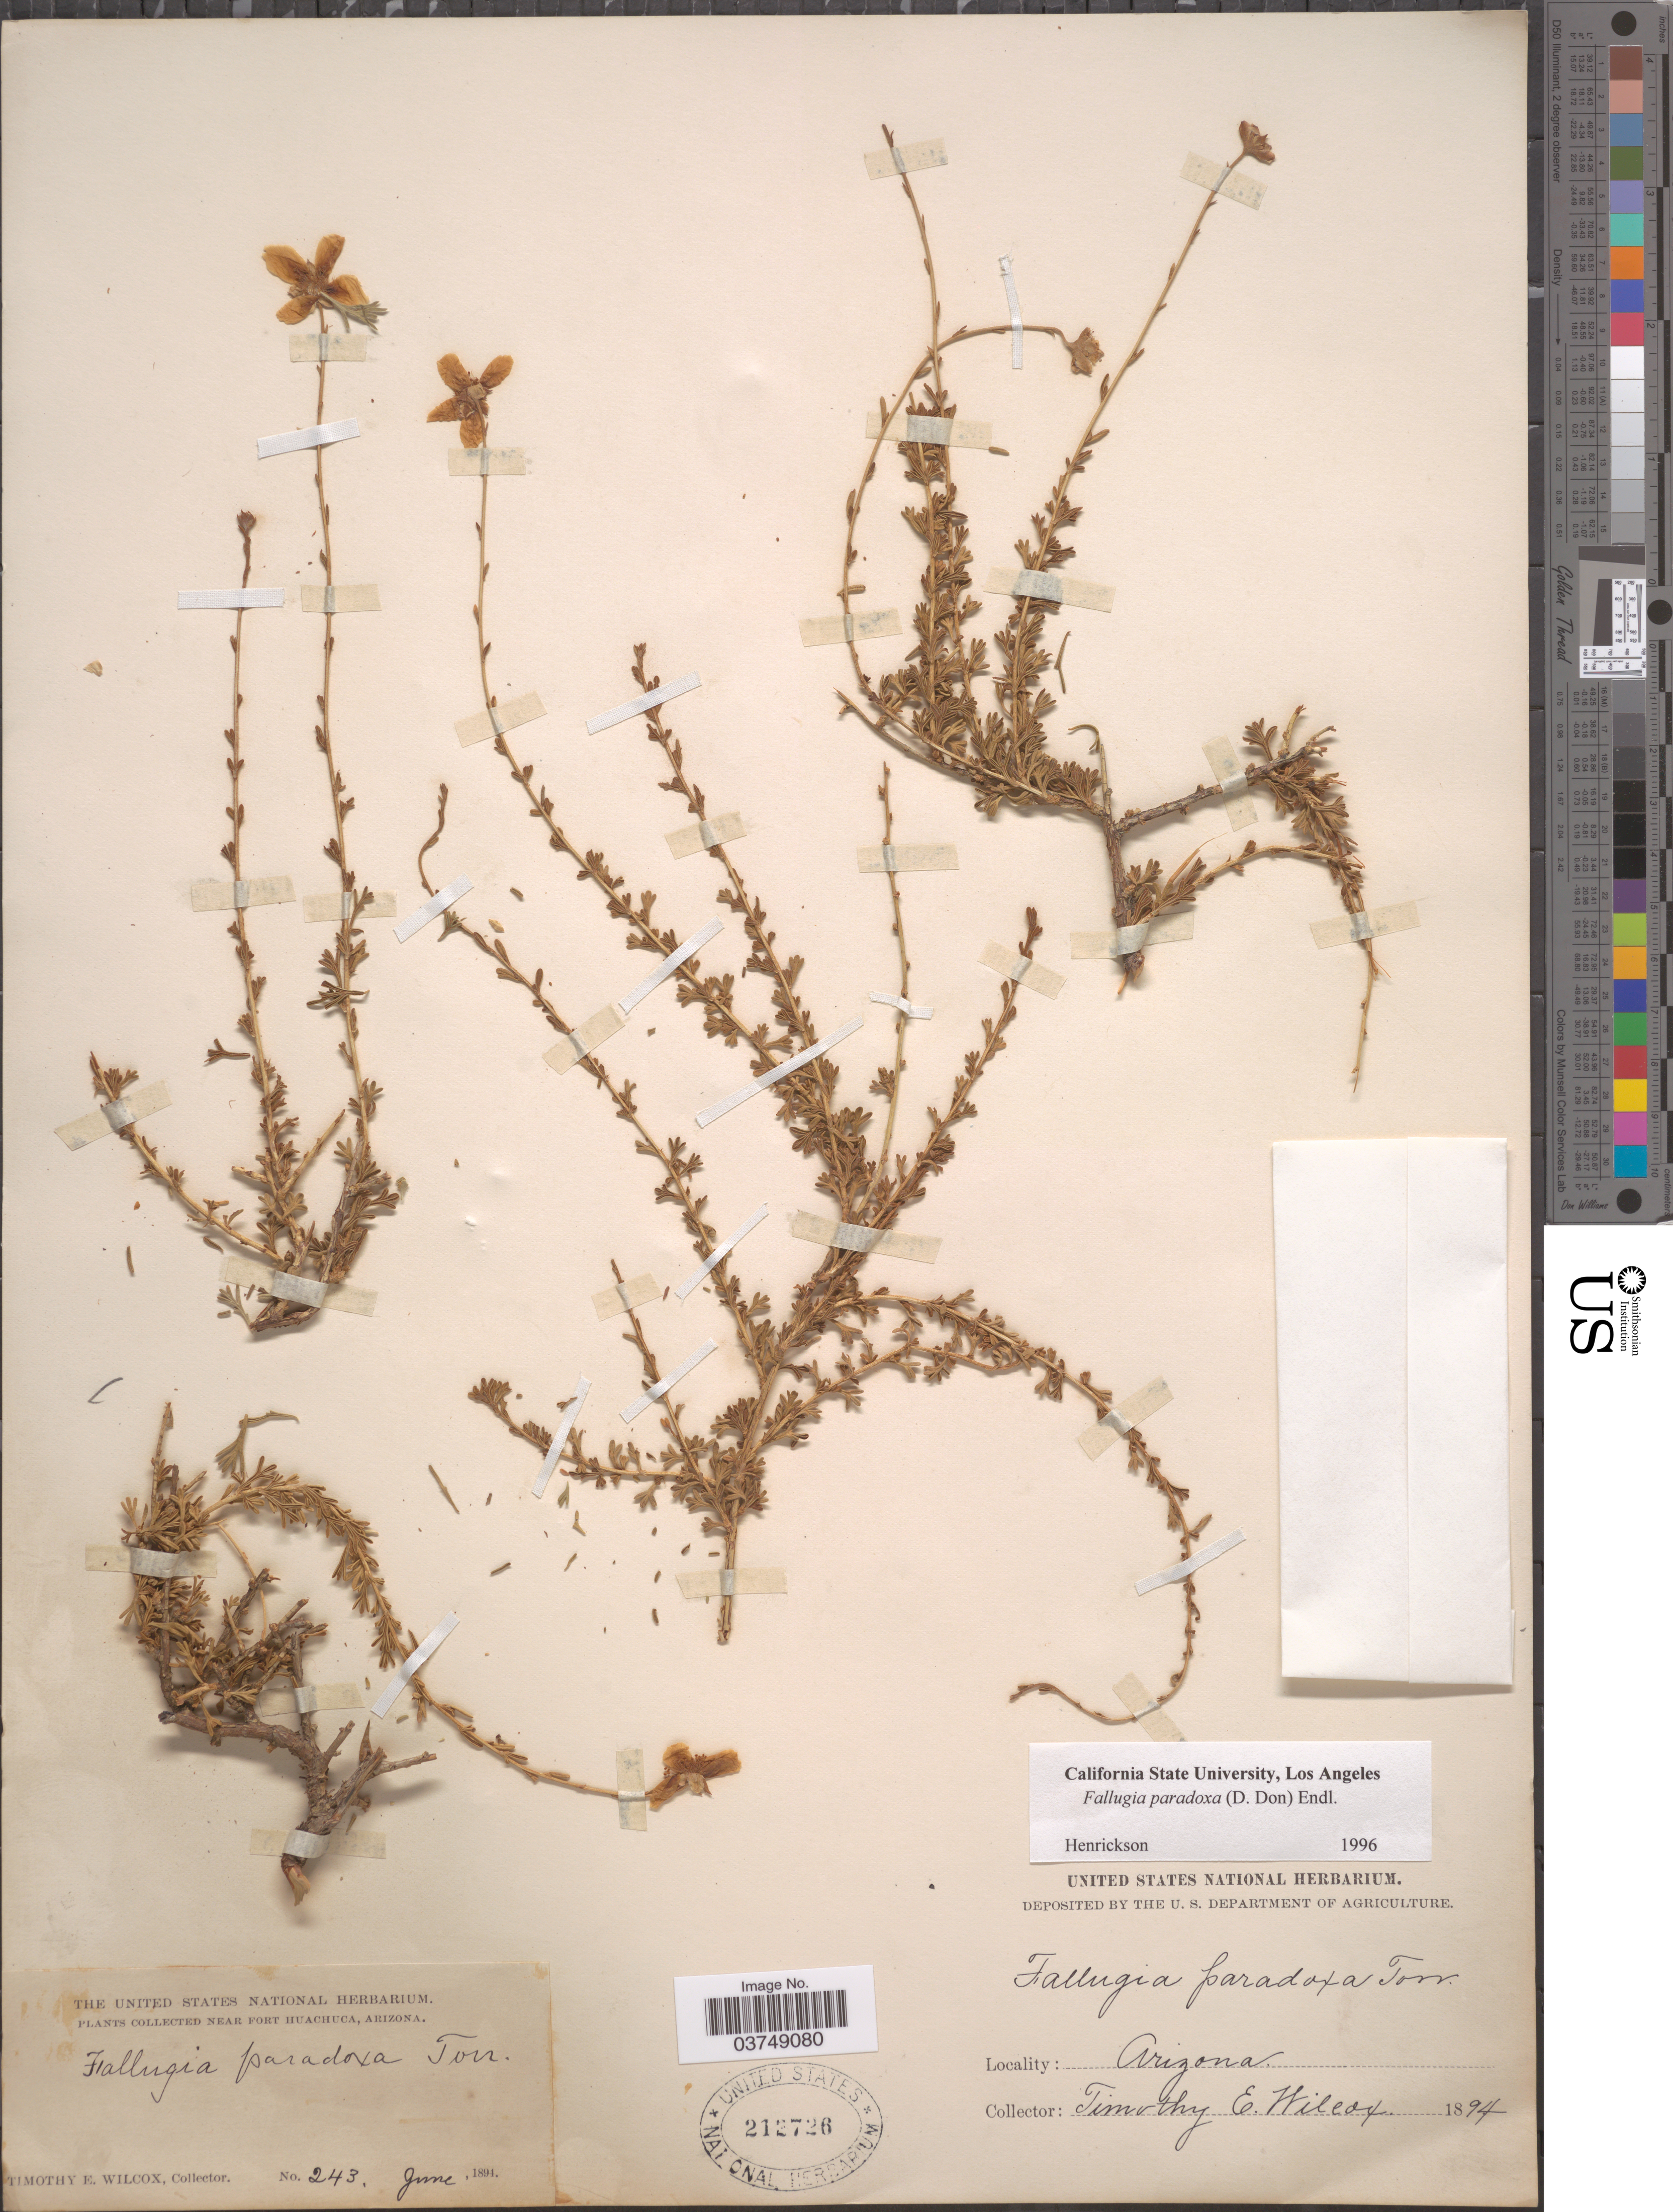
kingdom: Plantae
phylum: Tracheophyta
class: Magnoliopsida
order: Rosales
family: Rosaceae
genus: Fallugia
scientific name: Fallugia paradoxa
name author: (D. Don ex Tilloch & T. Taylor) Endl. ex Torr.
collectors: T. E. Wilcox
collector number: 243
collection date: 1894-06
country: United States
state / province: Arizona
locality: Near Fort Huachuca.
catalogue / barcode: US 212726